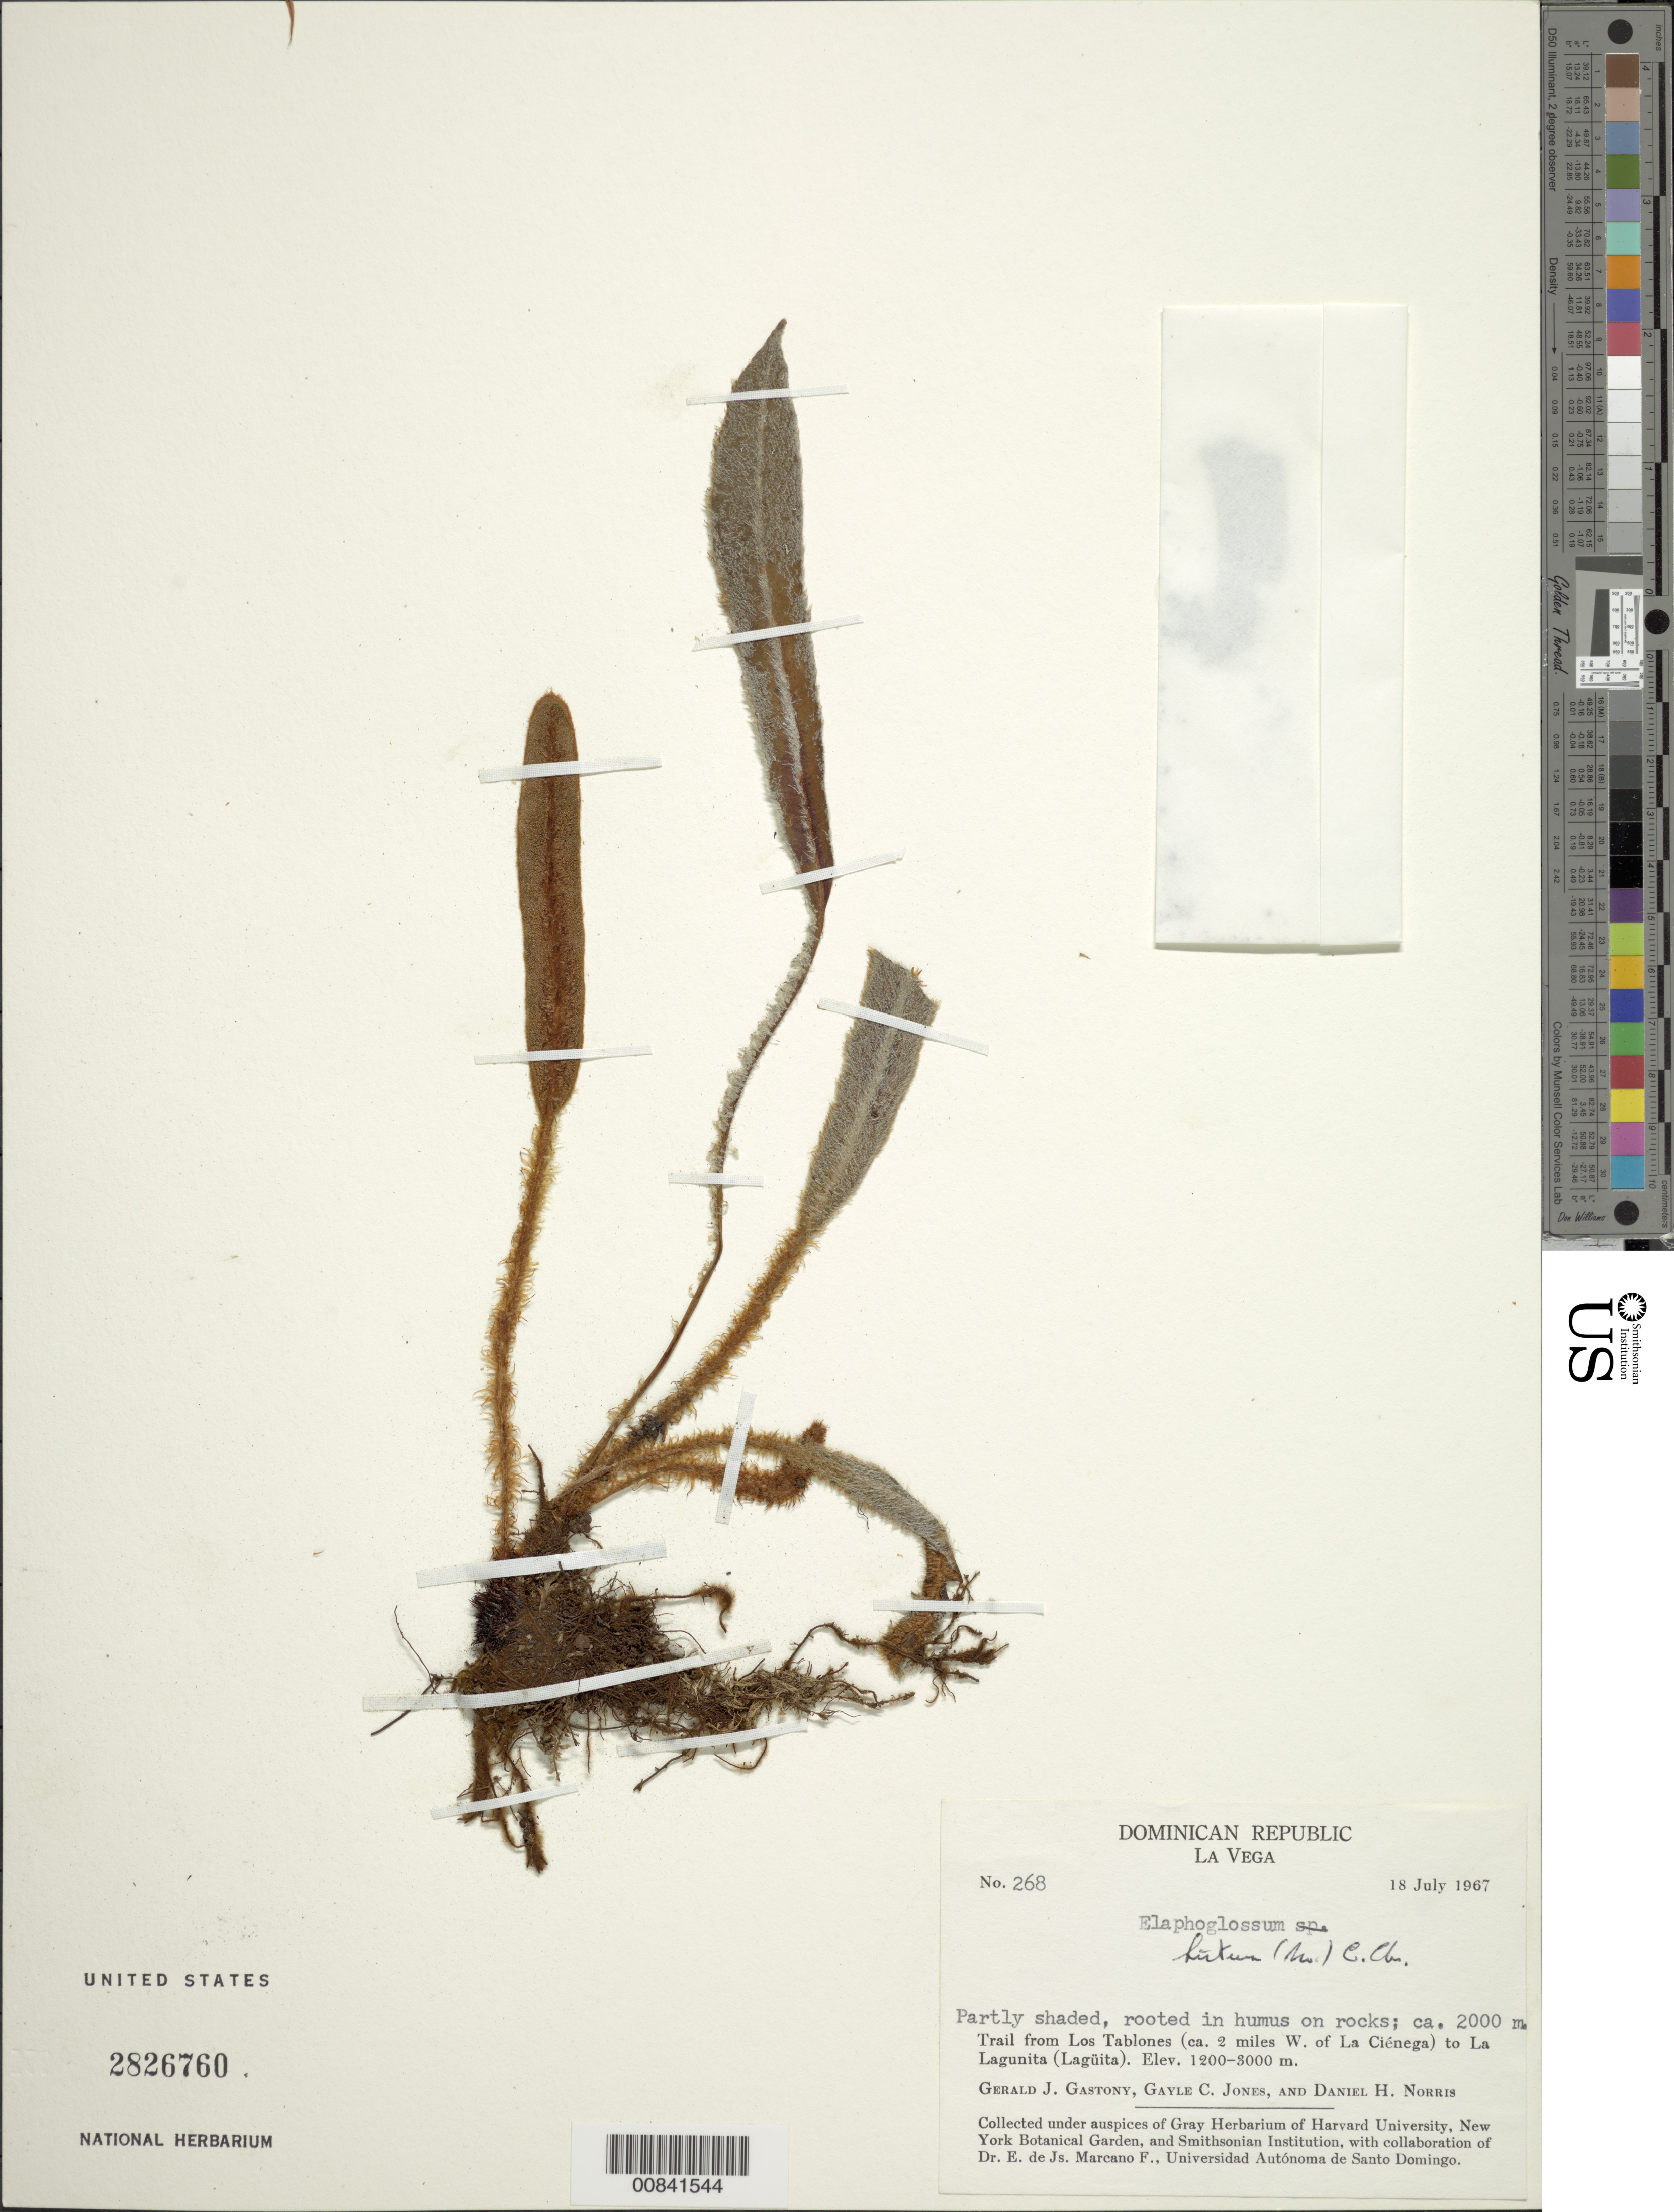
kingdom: Plantae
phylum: Tracheophyta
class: Polypodiopsida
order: Polypodiales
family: Dryopteridaceae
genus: Elaphoglossum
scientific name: Elaphoglossum paleaceum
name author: (Hook. & Grev.) Sledge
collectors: G. Gastony, G. C. Jones & D. H. Norris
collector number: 268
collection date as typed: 18 Jul 1967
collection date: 1967-07-18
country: Dominican Republic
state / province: La Vega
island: Hispaniola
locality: Los Tablones (ca. 2 miles W of La Ciénega) to La Lagunita (Lagüita)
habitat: Trail, partly shaded, rooted in humus on rocks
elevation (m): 2000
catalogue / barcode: US 2826760